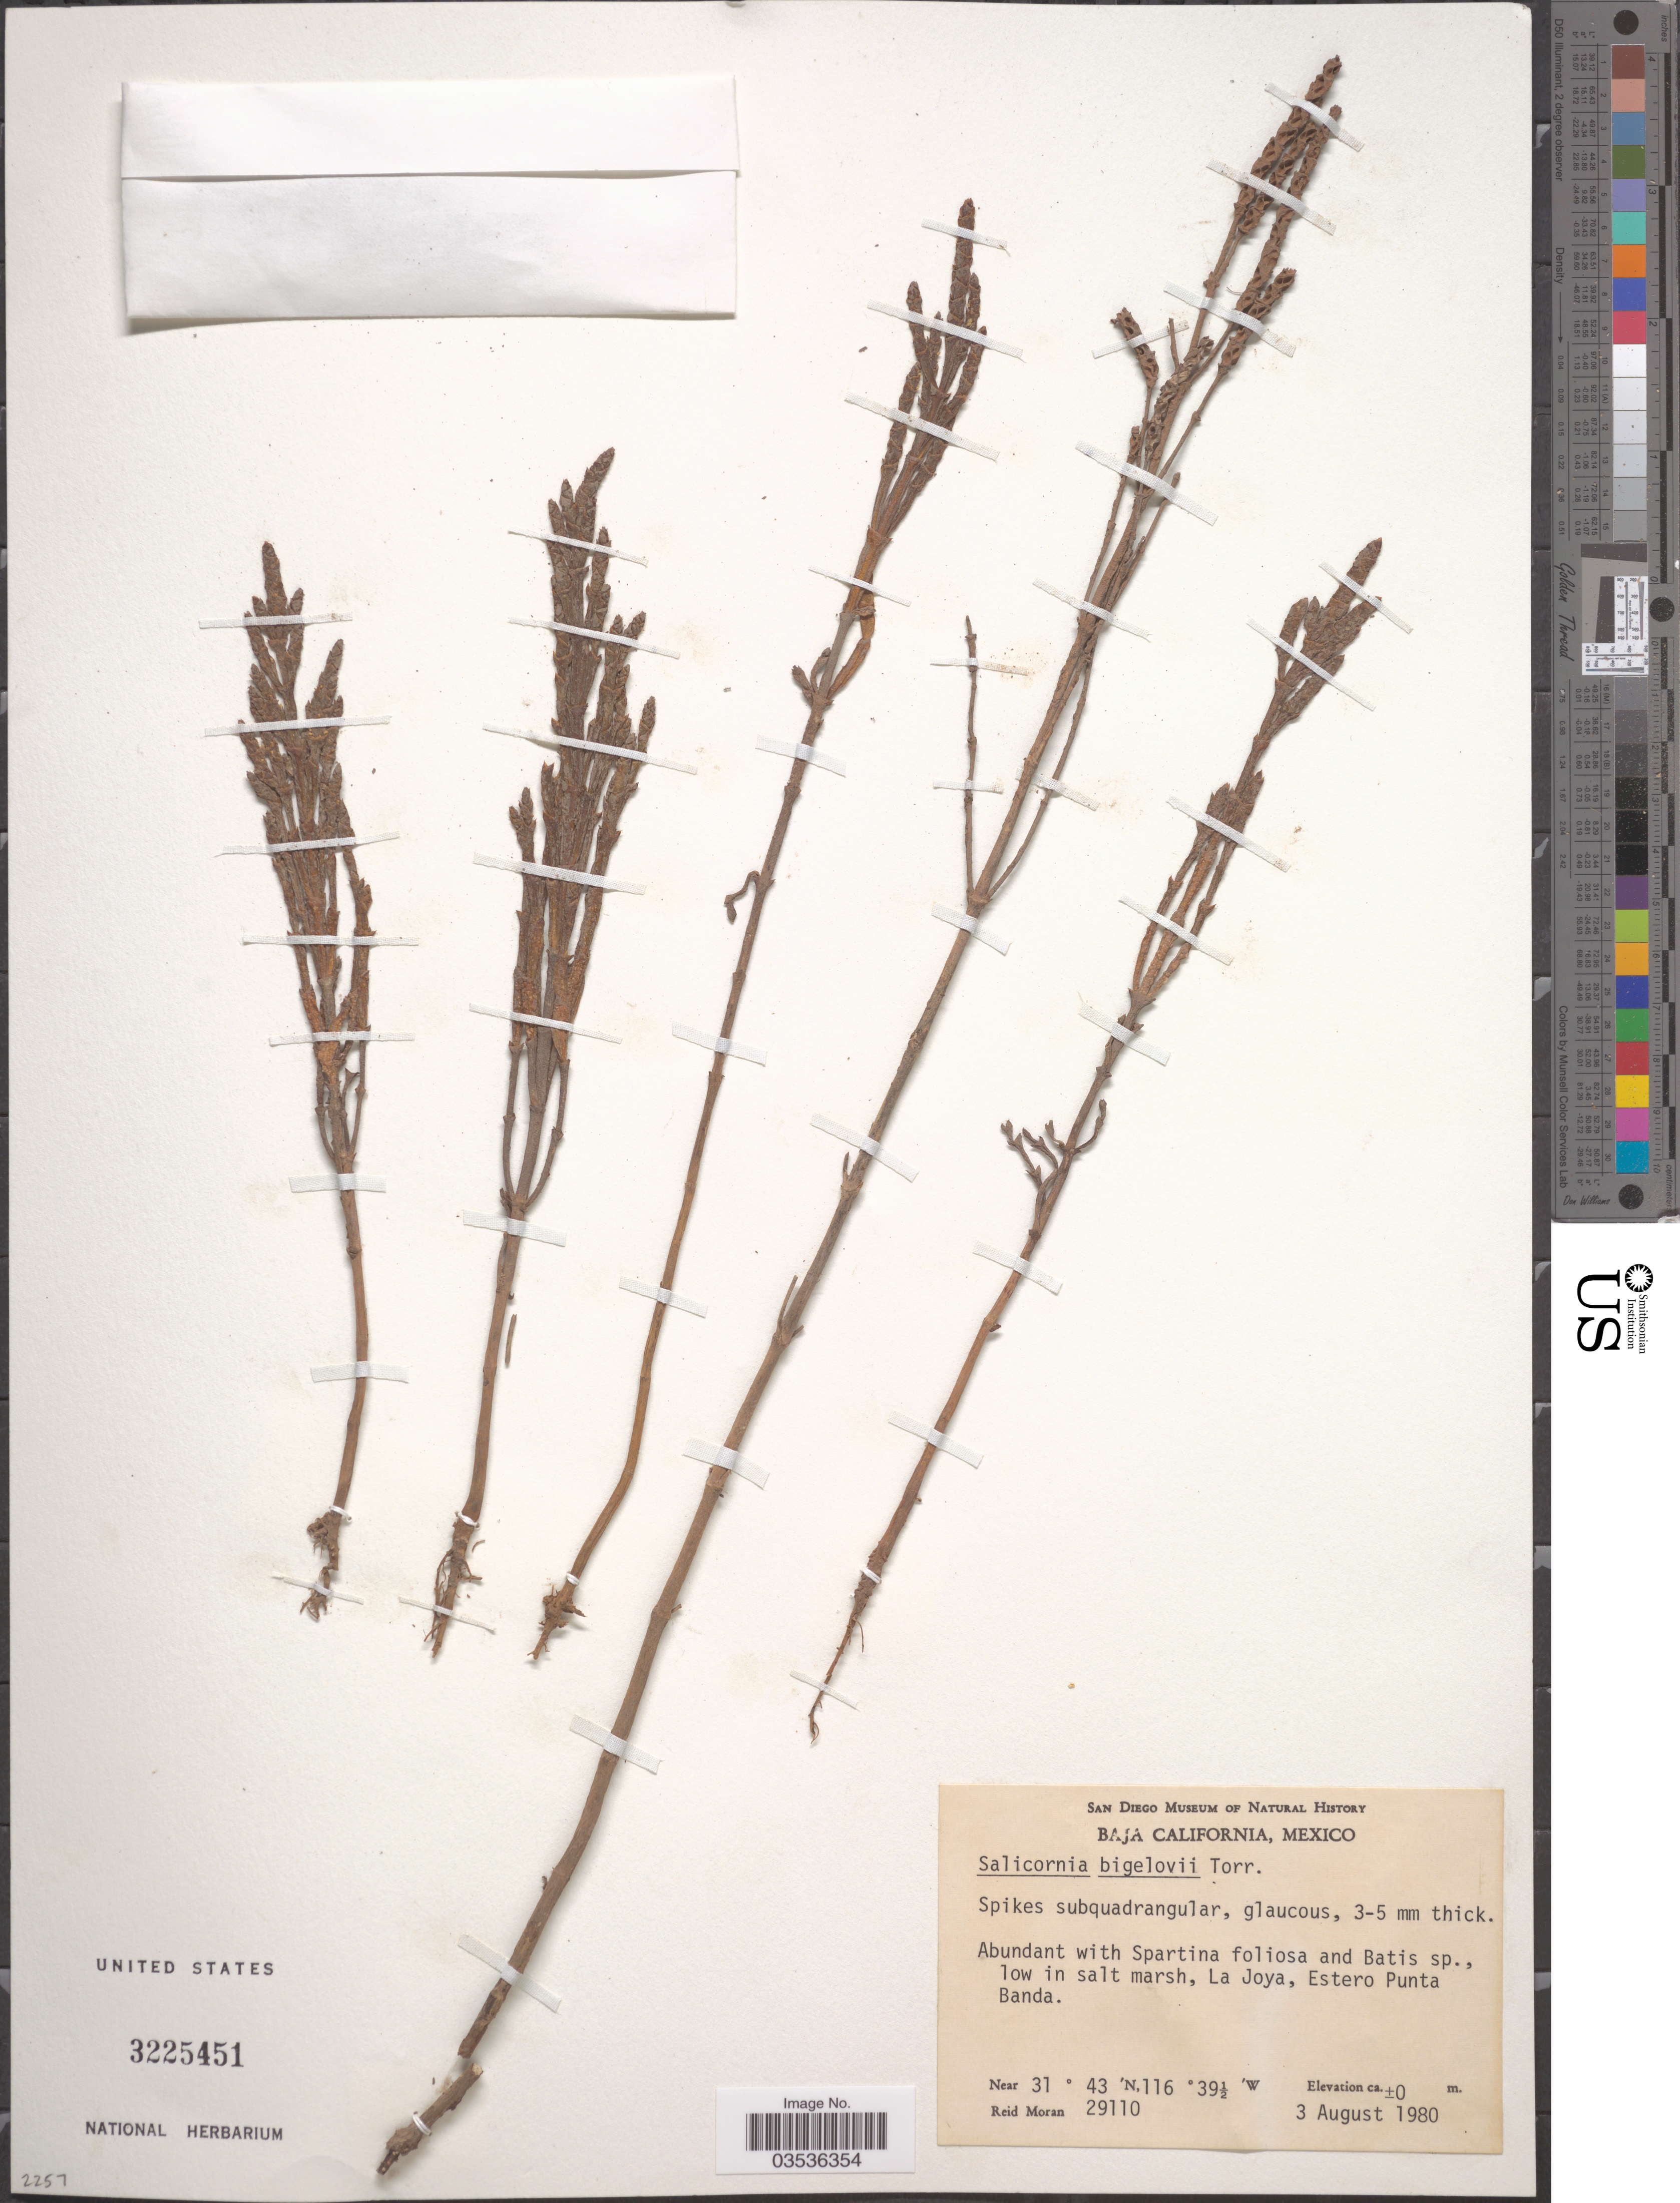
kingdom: Plantae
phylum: Tracheophyta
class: Magnoliopsida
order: Caryophyllales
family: Amaranthaceae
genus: Salicornia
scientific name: Salicornia bigelovii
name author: Torr.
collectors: R. V. Moran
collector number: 29110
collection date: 1980-08-03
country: Mexico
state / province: Baja California Norte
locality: La Joya, Estero Punta Banda.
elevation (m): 0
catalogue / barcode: US 3225451